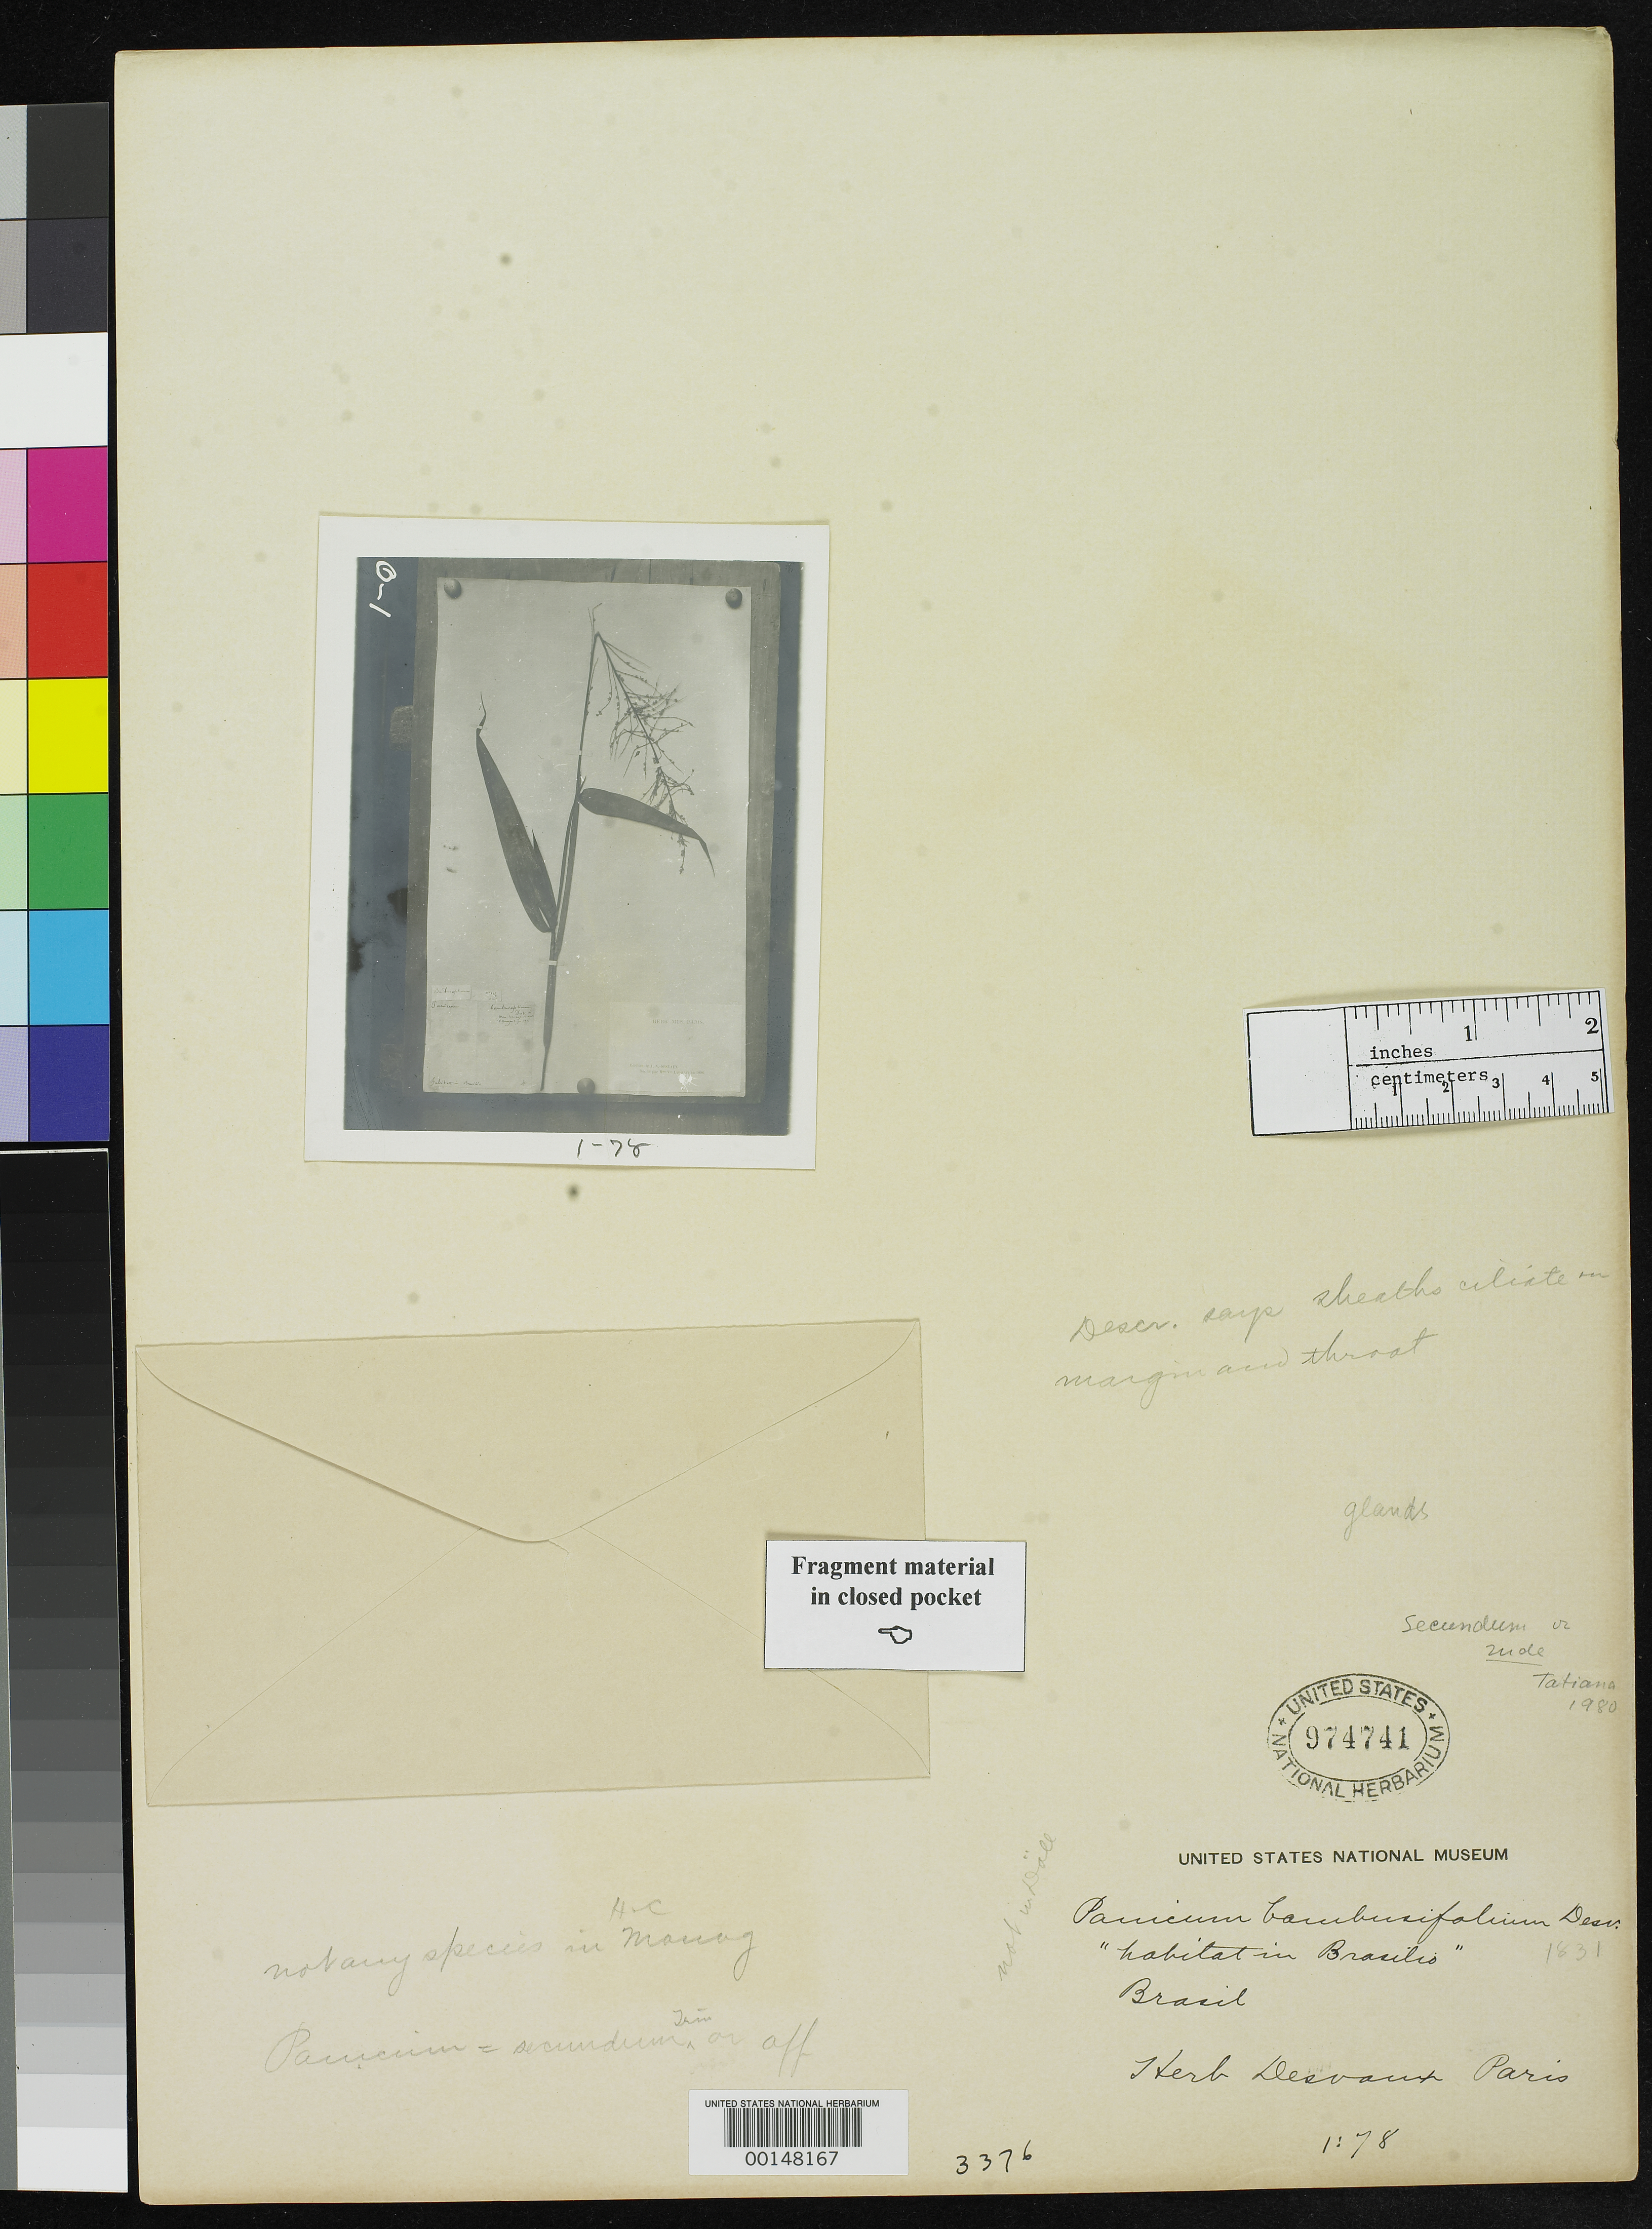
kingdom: Plantae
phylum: Tracheophyta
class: Liliopsida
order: Poales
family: Poaceae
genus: Panicum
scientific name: Panicum bambusifolium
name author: Desv.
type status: Type Fragment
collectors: ex herb. Desvaux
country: Brazil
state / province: Minas Gerais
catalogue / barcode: US 974741